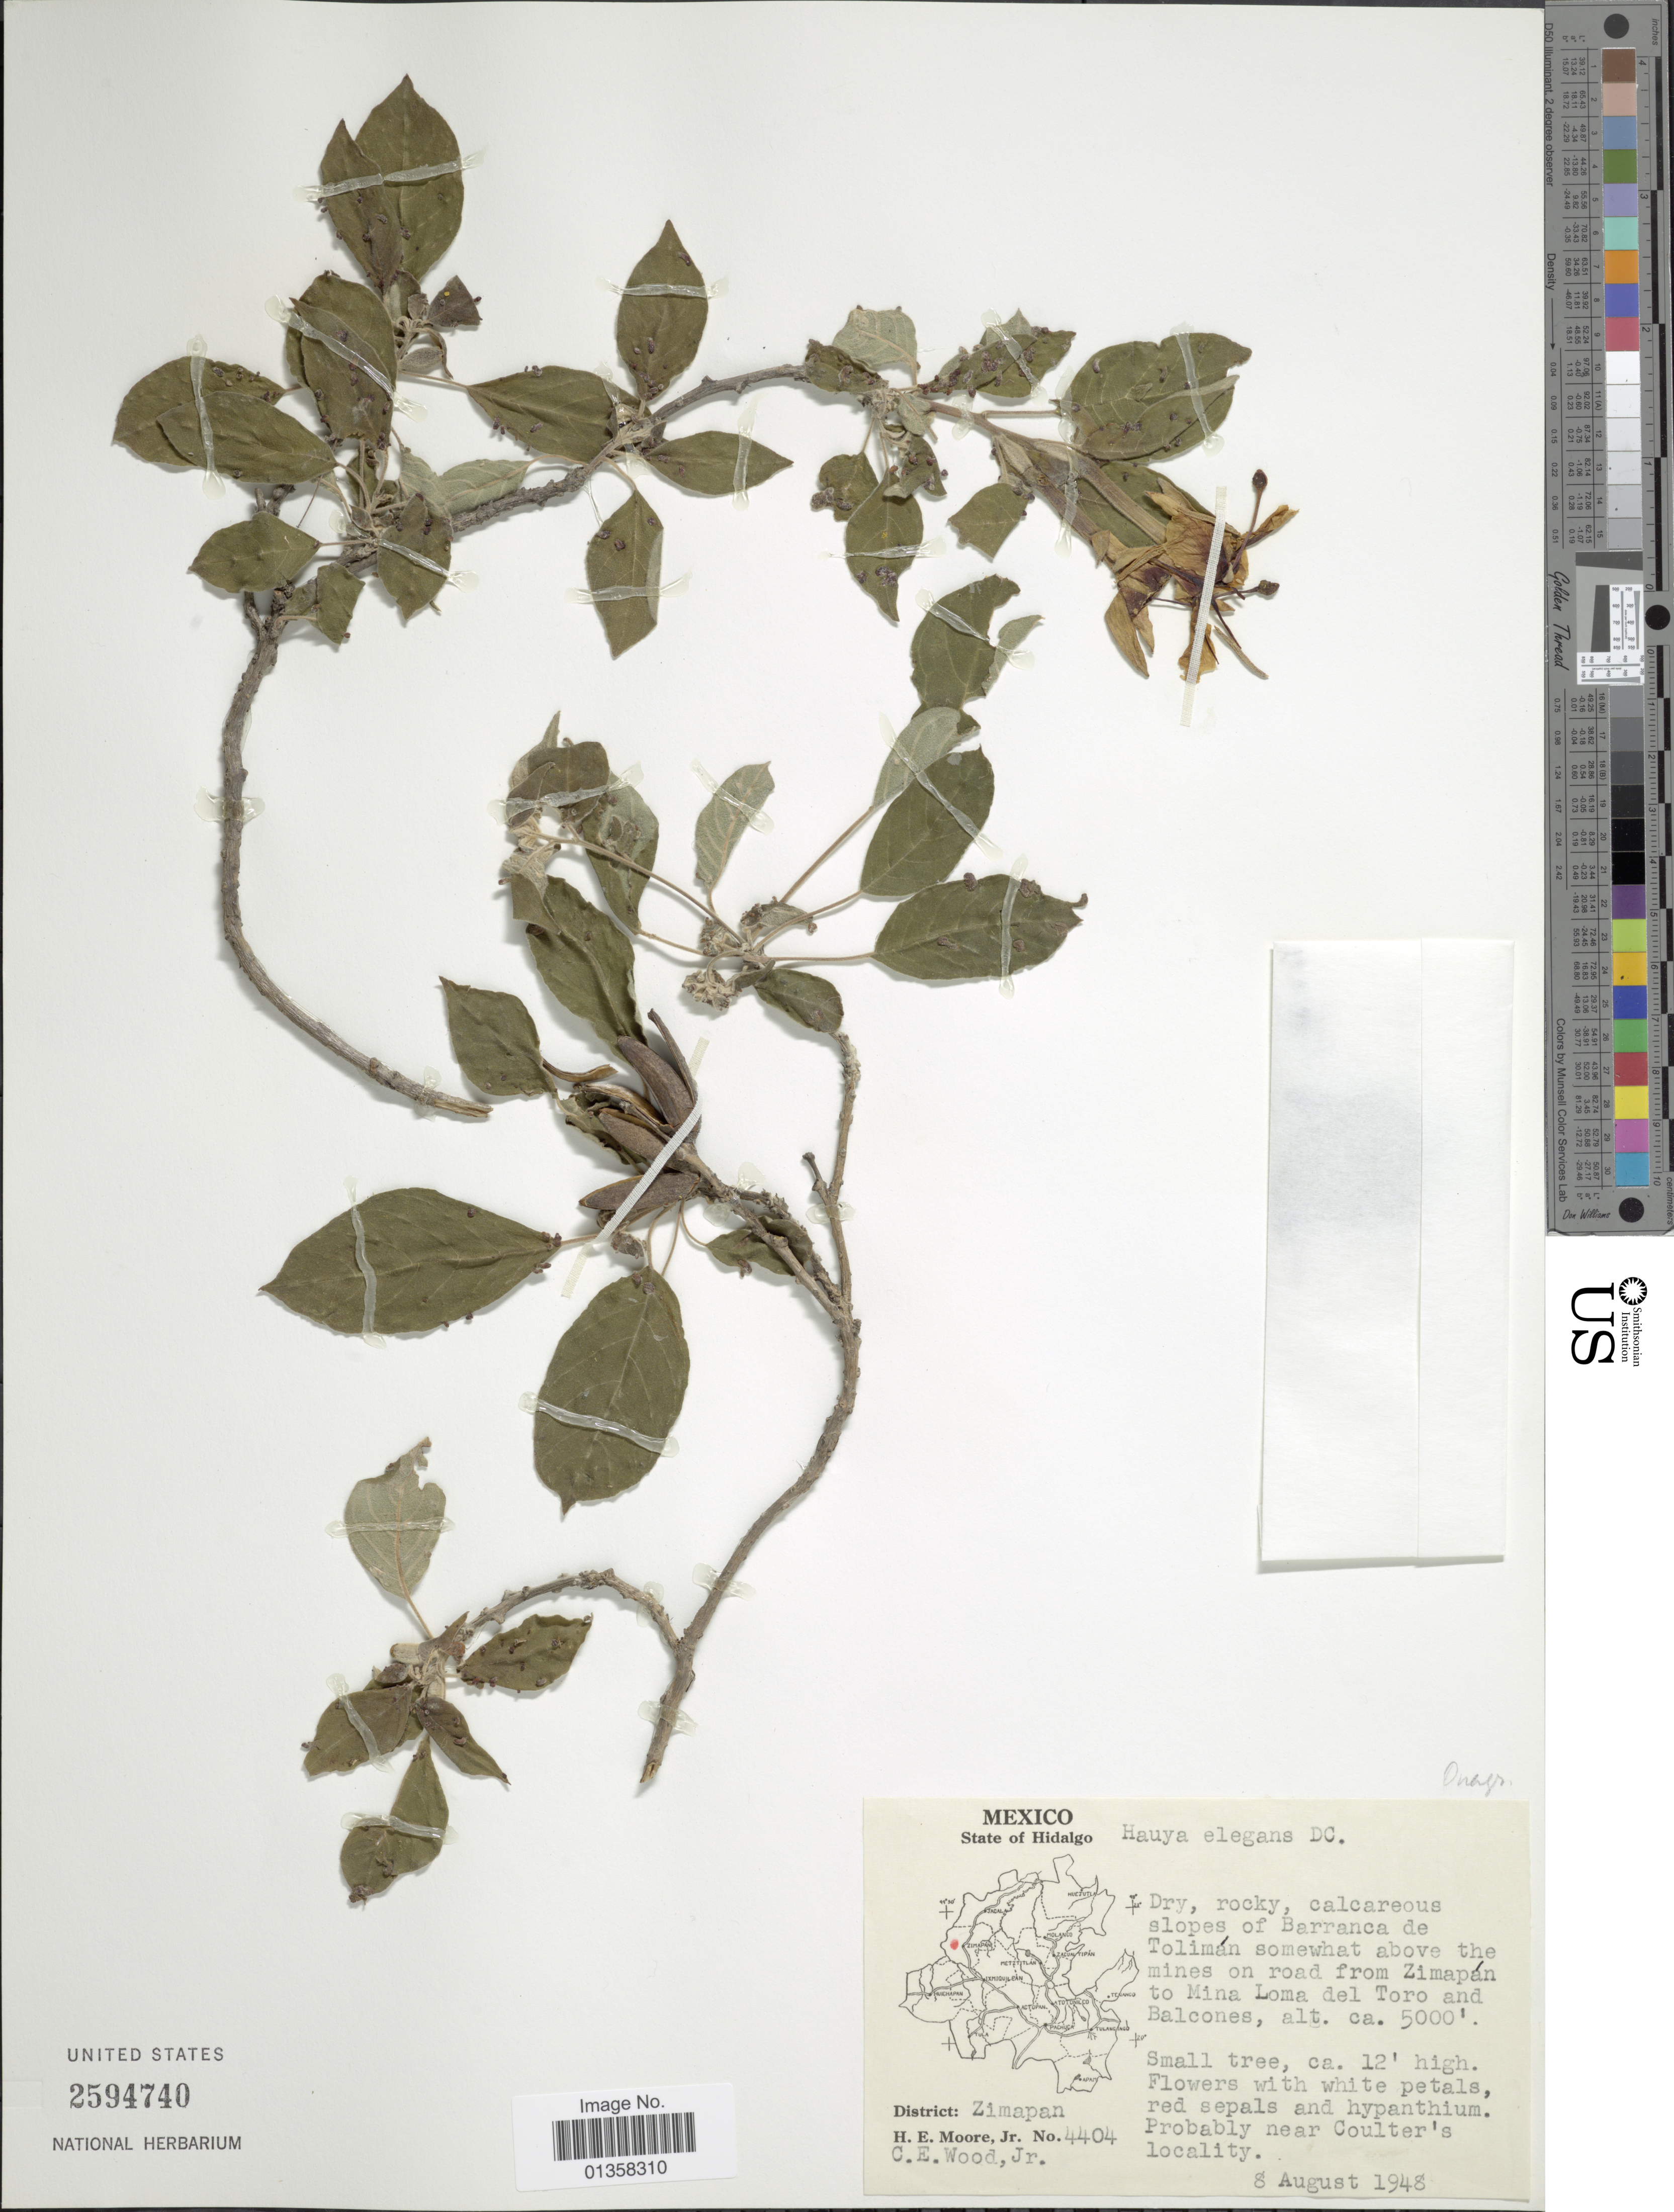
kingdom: Plantae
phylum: Tracheophyta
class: Magnoliopsida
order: Myrtales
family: Onagraceae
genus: Fuchsia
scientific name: Fuchsia x bacillaris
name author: Lindl.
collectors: H. Moore & C. Wood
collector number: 4404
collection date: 1948-08-08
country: Mexico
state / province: Hidalgo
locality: District: Zimapan, calcareous slopes of Barramca de Tolimán somewhat above the mines on road from Zimapán to Mina Loma del Toro and Balcones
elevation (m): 1524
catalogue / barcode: US 2594740